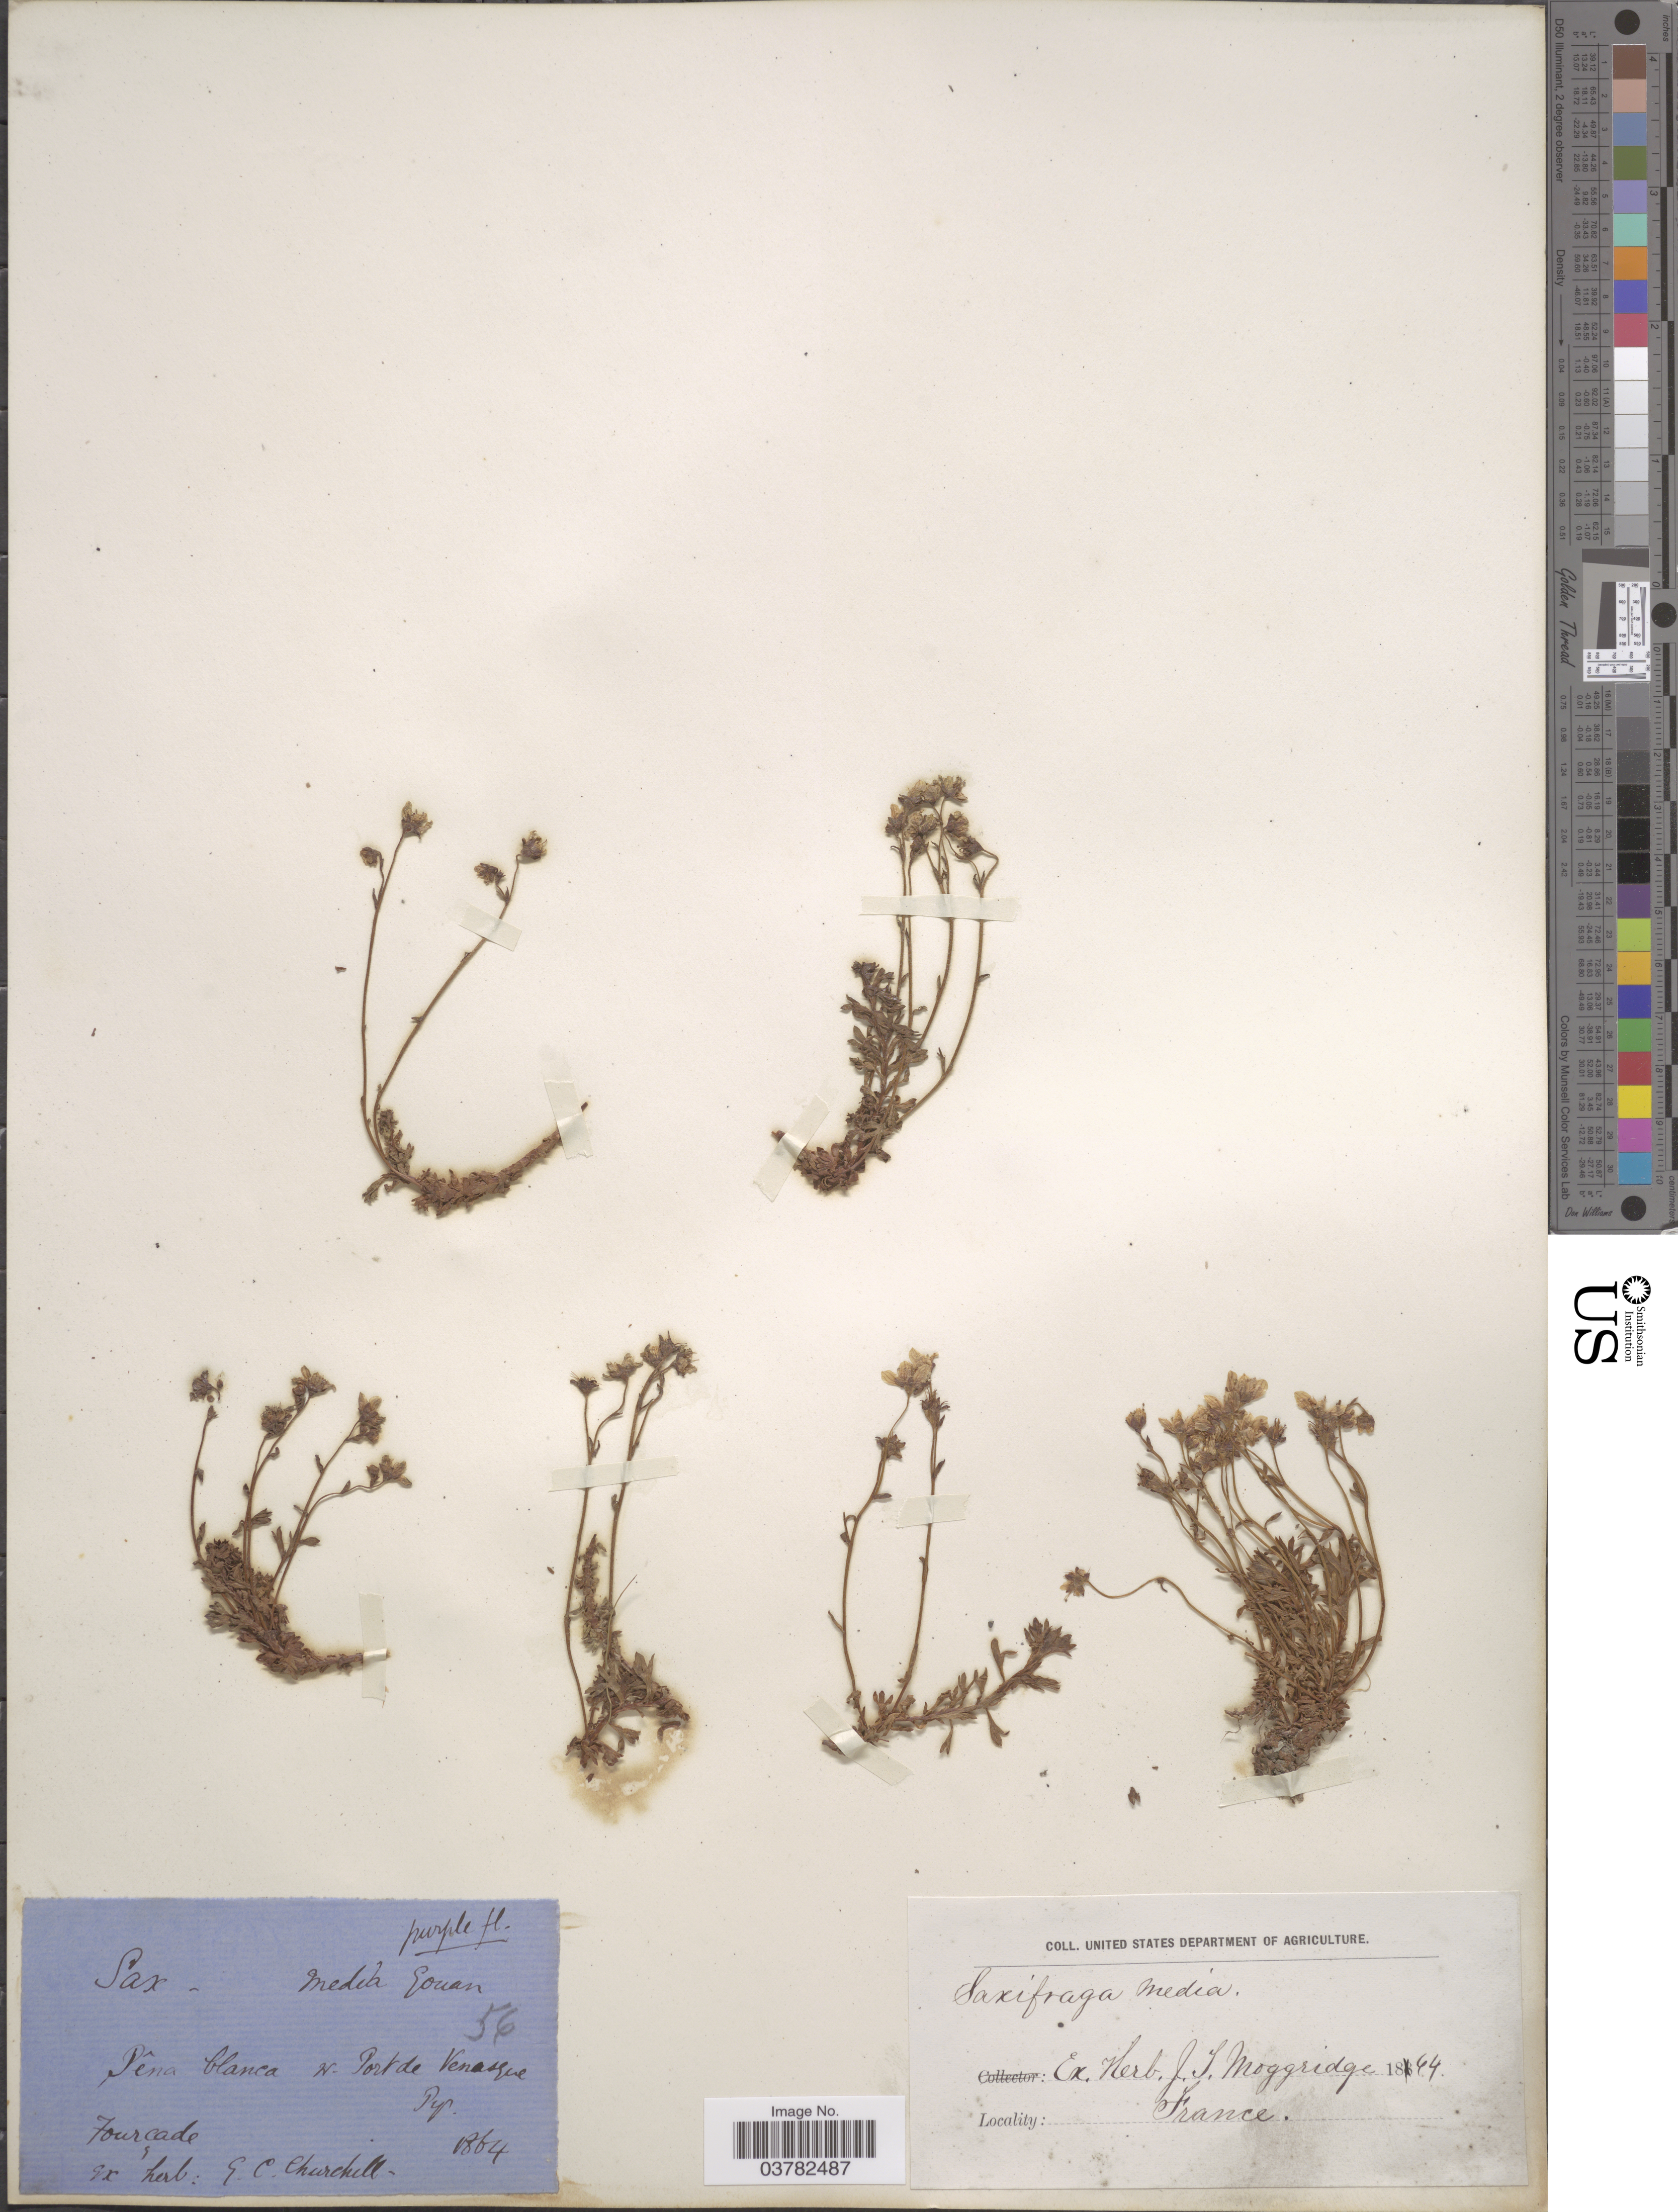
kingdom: Plantae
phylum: Tracheophyta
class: Magnoliopsida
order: Saxifragales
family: Saxifragaceae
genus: Saxifraga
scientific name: Saxifraga media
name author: Gouan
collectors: Fourcade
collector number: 56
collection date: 1864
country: France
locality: Pêna blanca H. Port de Venasque. Pyr.